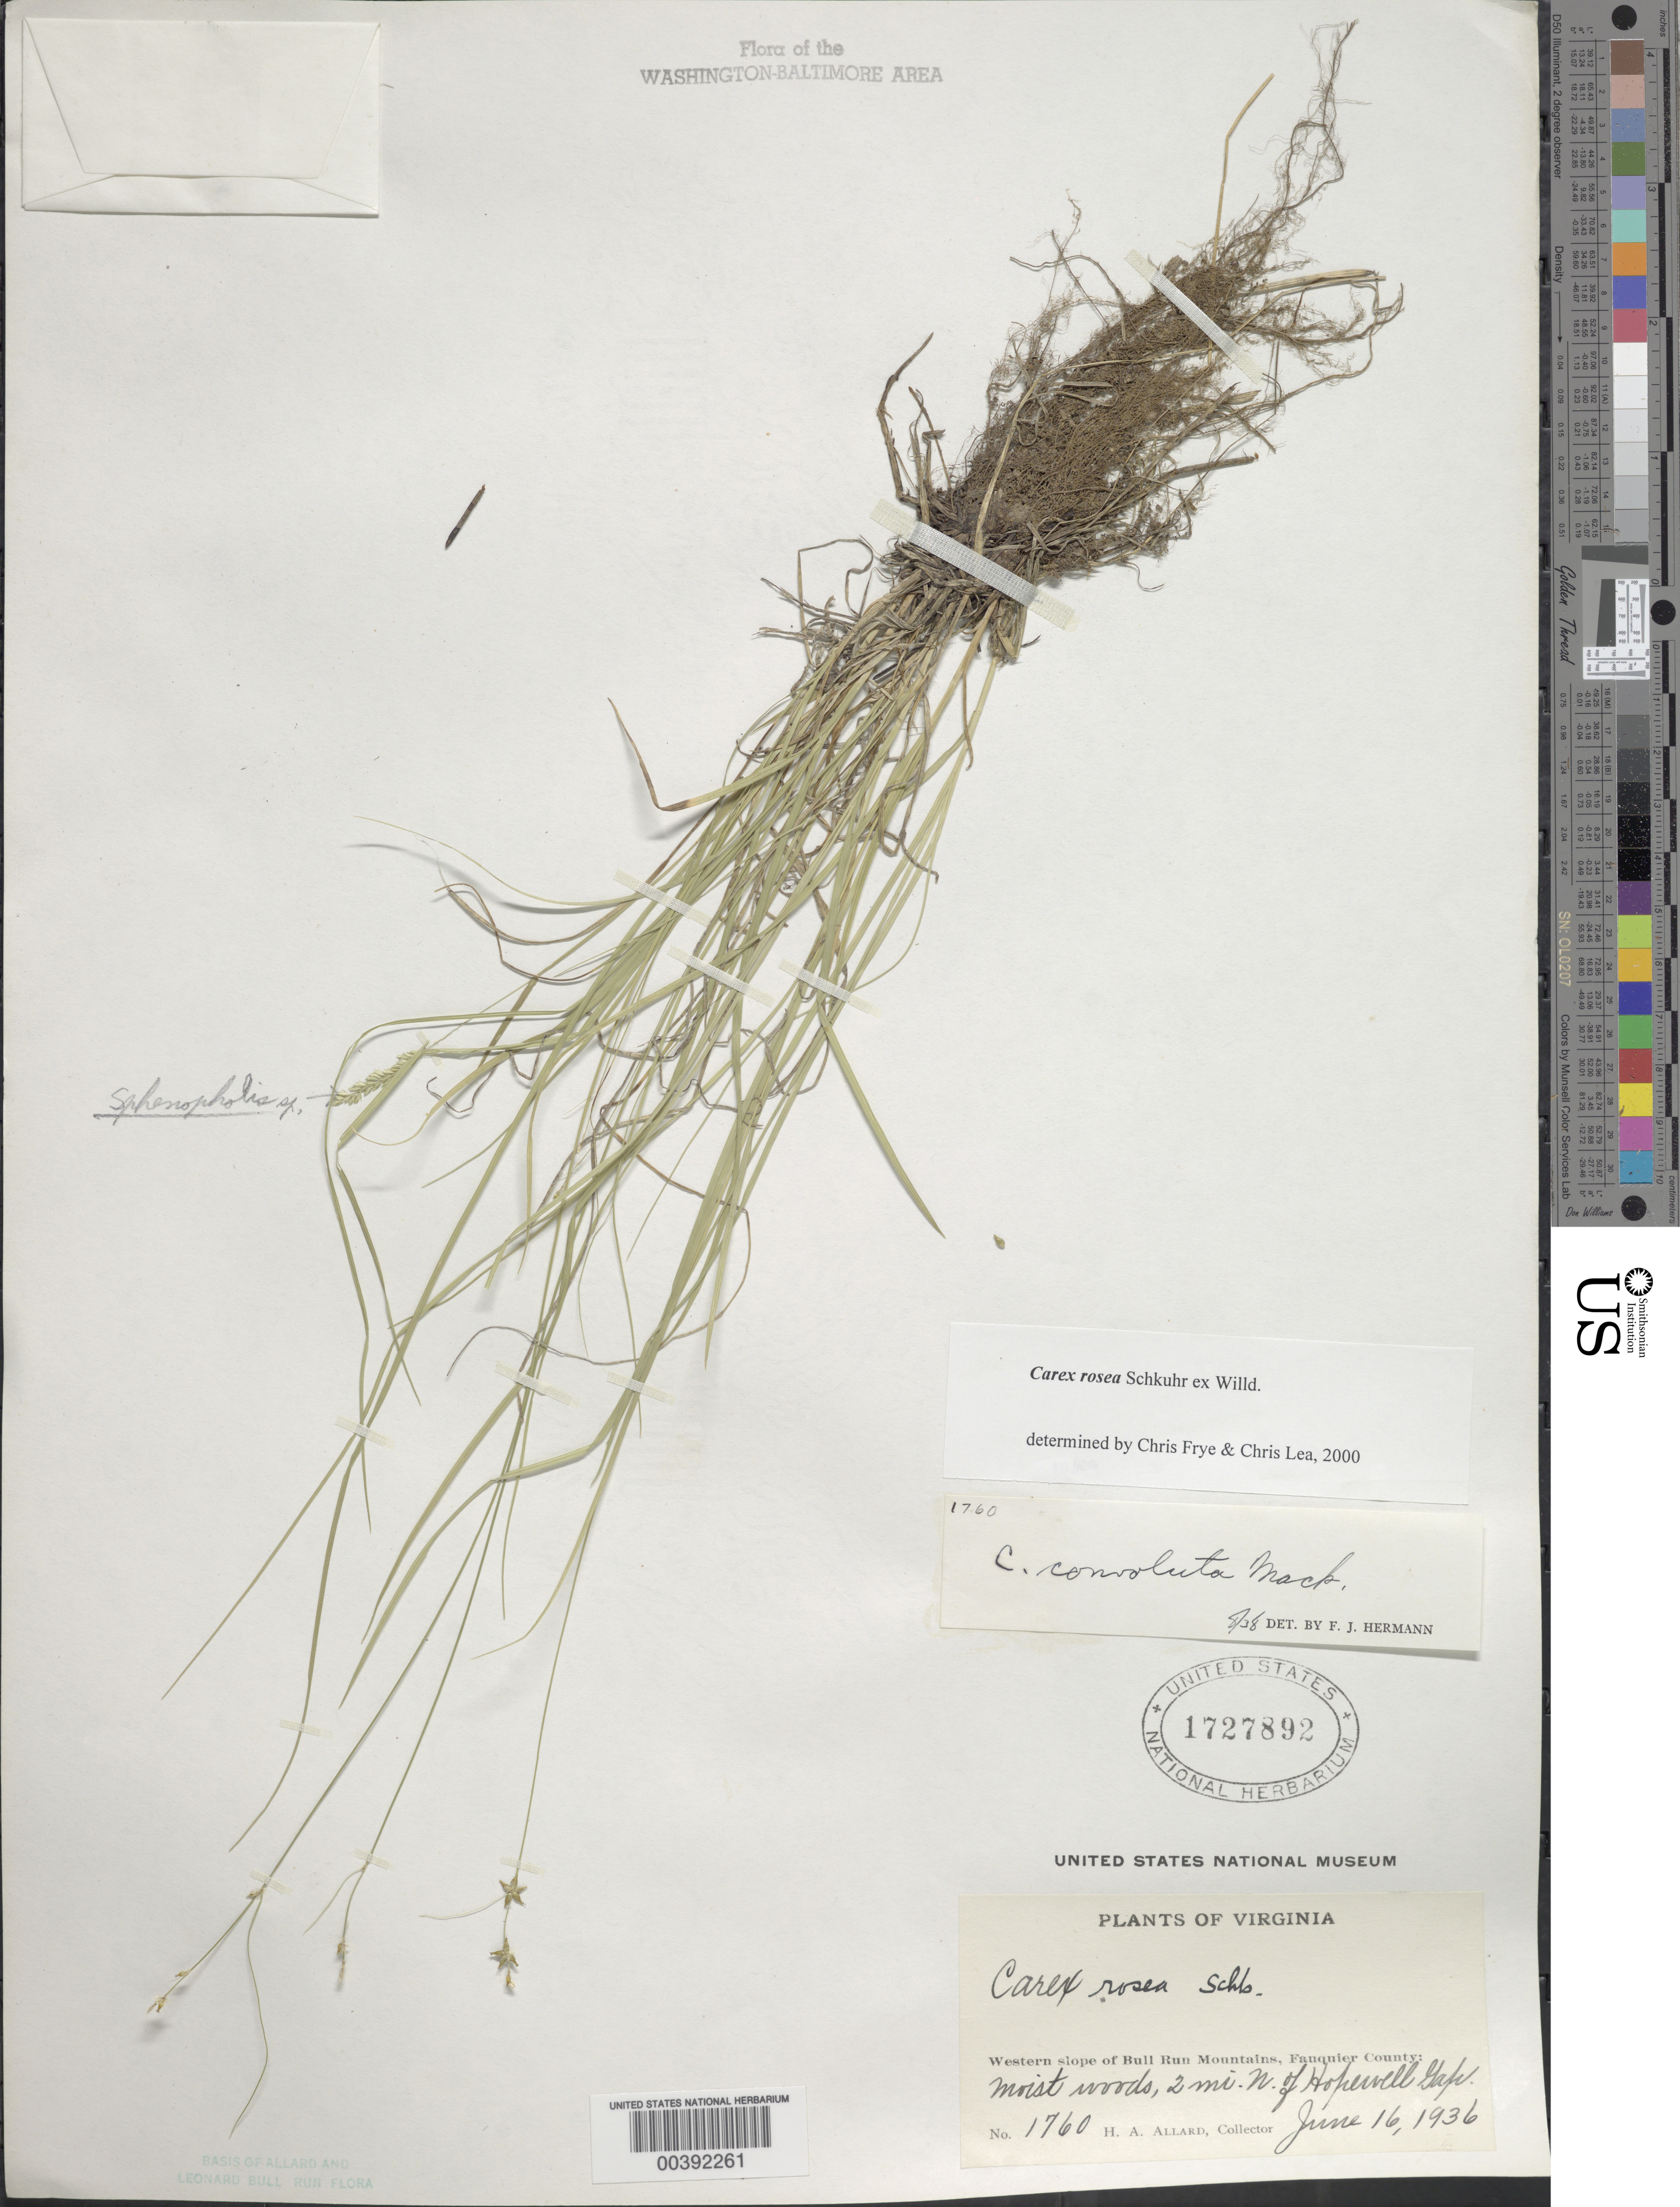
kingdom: Plantae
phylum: Tracheophyta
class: Liliopsida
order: Poales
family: Cyperaceae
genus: Carex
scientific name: Carex rosea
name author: Willd.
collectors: H. A. Allard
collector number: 1760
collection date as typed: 16 Jun 1936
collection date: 1936-06-16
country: United States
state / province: Virginia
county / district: Fauquier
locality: North of Hopewell Gap Bull Run Mts.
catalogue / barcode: US 1727892